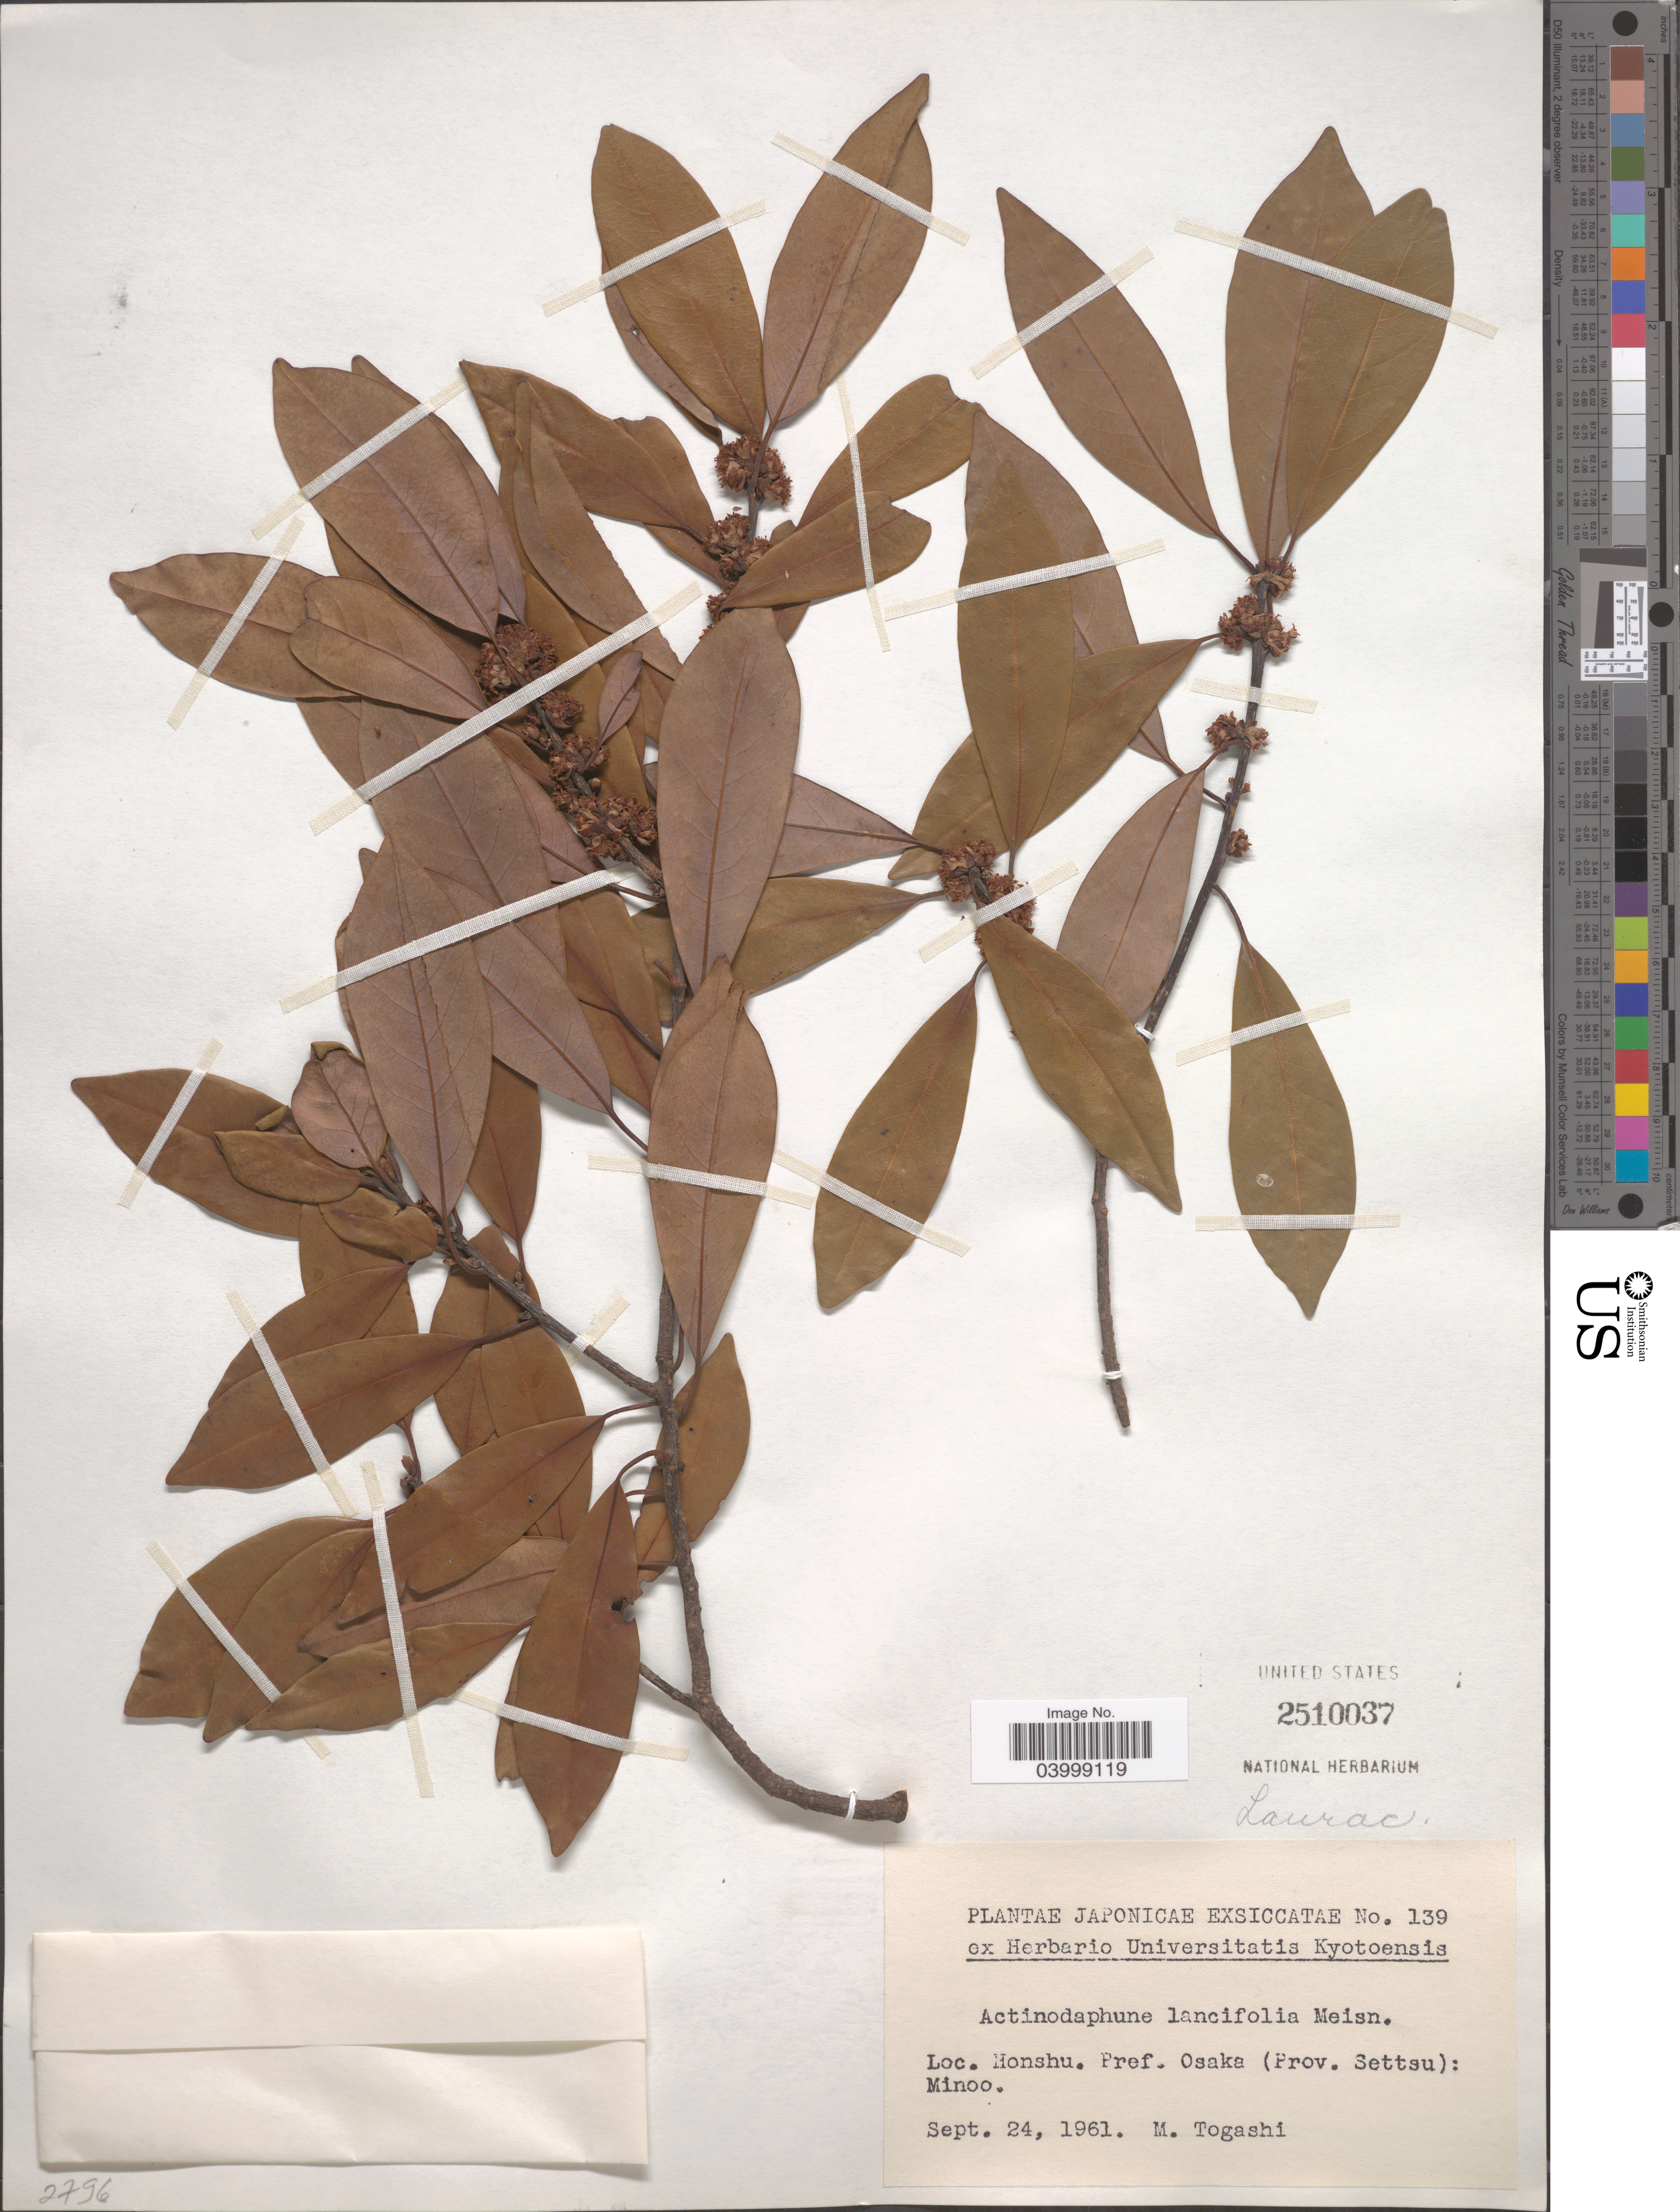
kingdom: Plantae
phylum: Tracheophyta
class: Magnoliopsida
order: Laurales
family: Lauraceae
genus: Actinodaphne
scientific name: Actinodaphne lancifolia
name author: (Blume) Meisn.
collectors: M. Togashi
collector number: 139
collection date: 1961-09-24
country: Japan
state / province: Osaka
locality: Honshu. Pref. Osaka (Prov. Settsu): Minoo.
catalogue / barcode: US 2410037